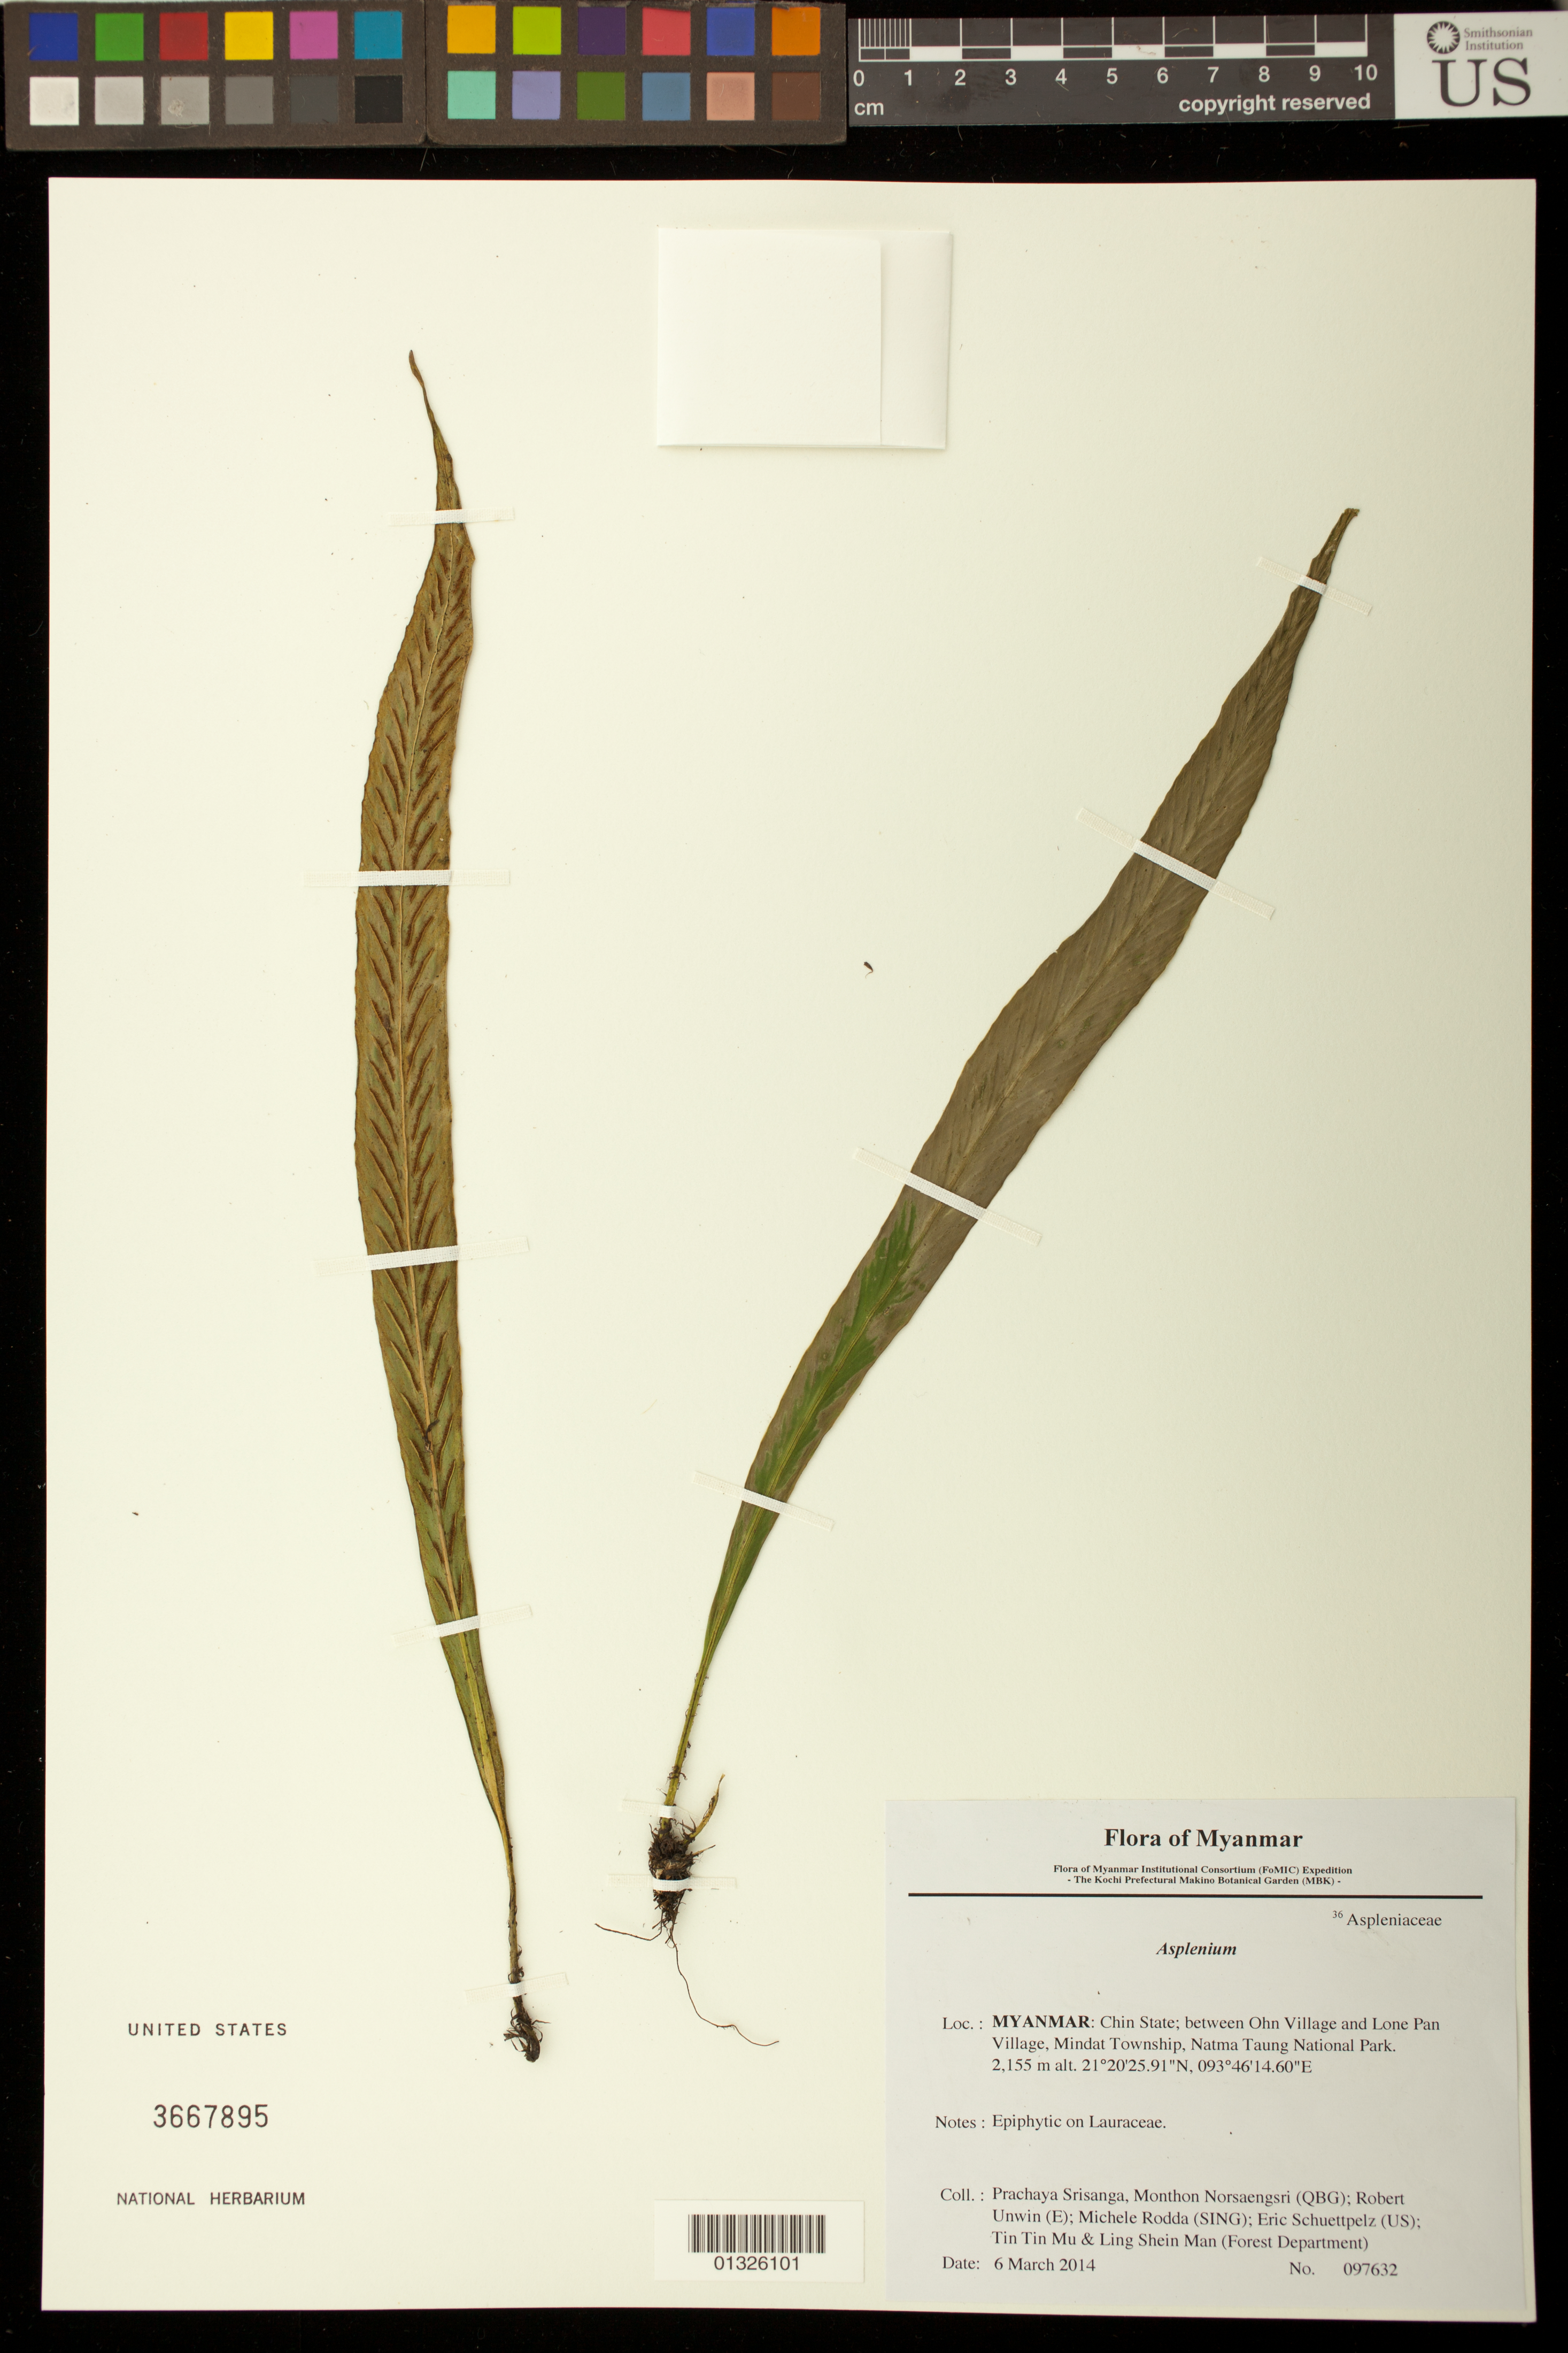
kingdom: Plantae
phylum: Tracheophyta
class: Polypodiopsida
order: Polypodiales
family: Aspleniaceae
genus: Asplenium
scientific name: Asplenium sp.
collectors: P. Srisanga, M. Norsaengsri, R. Unwin, M. Rodda, E. Schuettpelz, Tin Tin Mu & Ling Shein Man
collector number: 97632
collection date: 2014-03-06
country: Myanmar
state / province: Chin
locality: Between Ohn Village and Lone Pan Village, Mindat Township, Natma Taung National Park.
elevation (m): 2155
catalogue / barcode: US 3667895